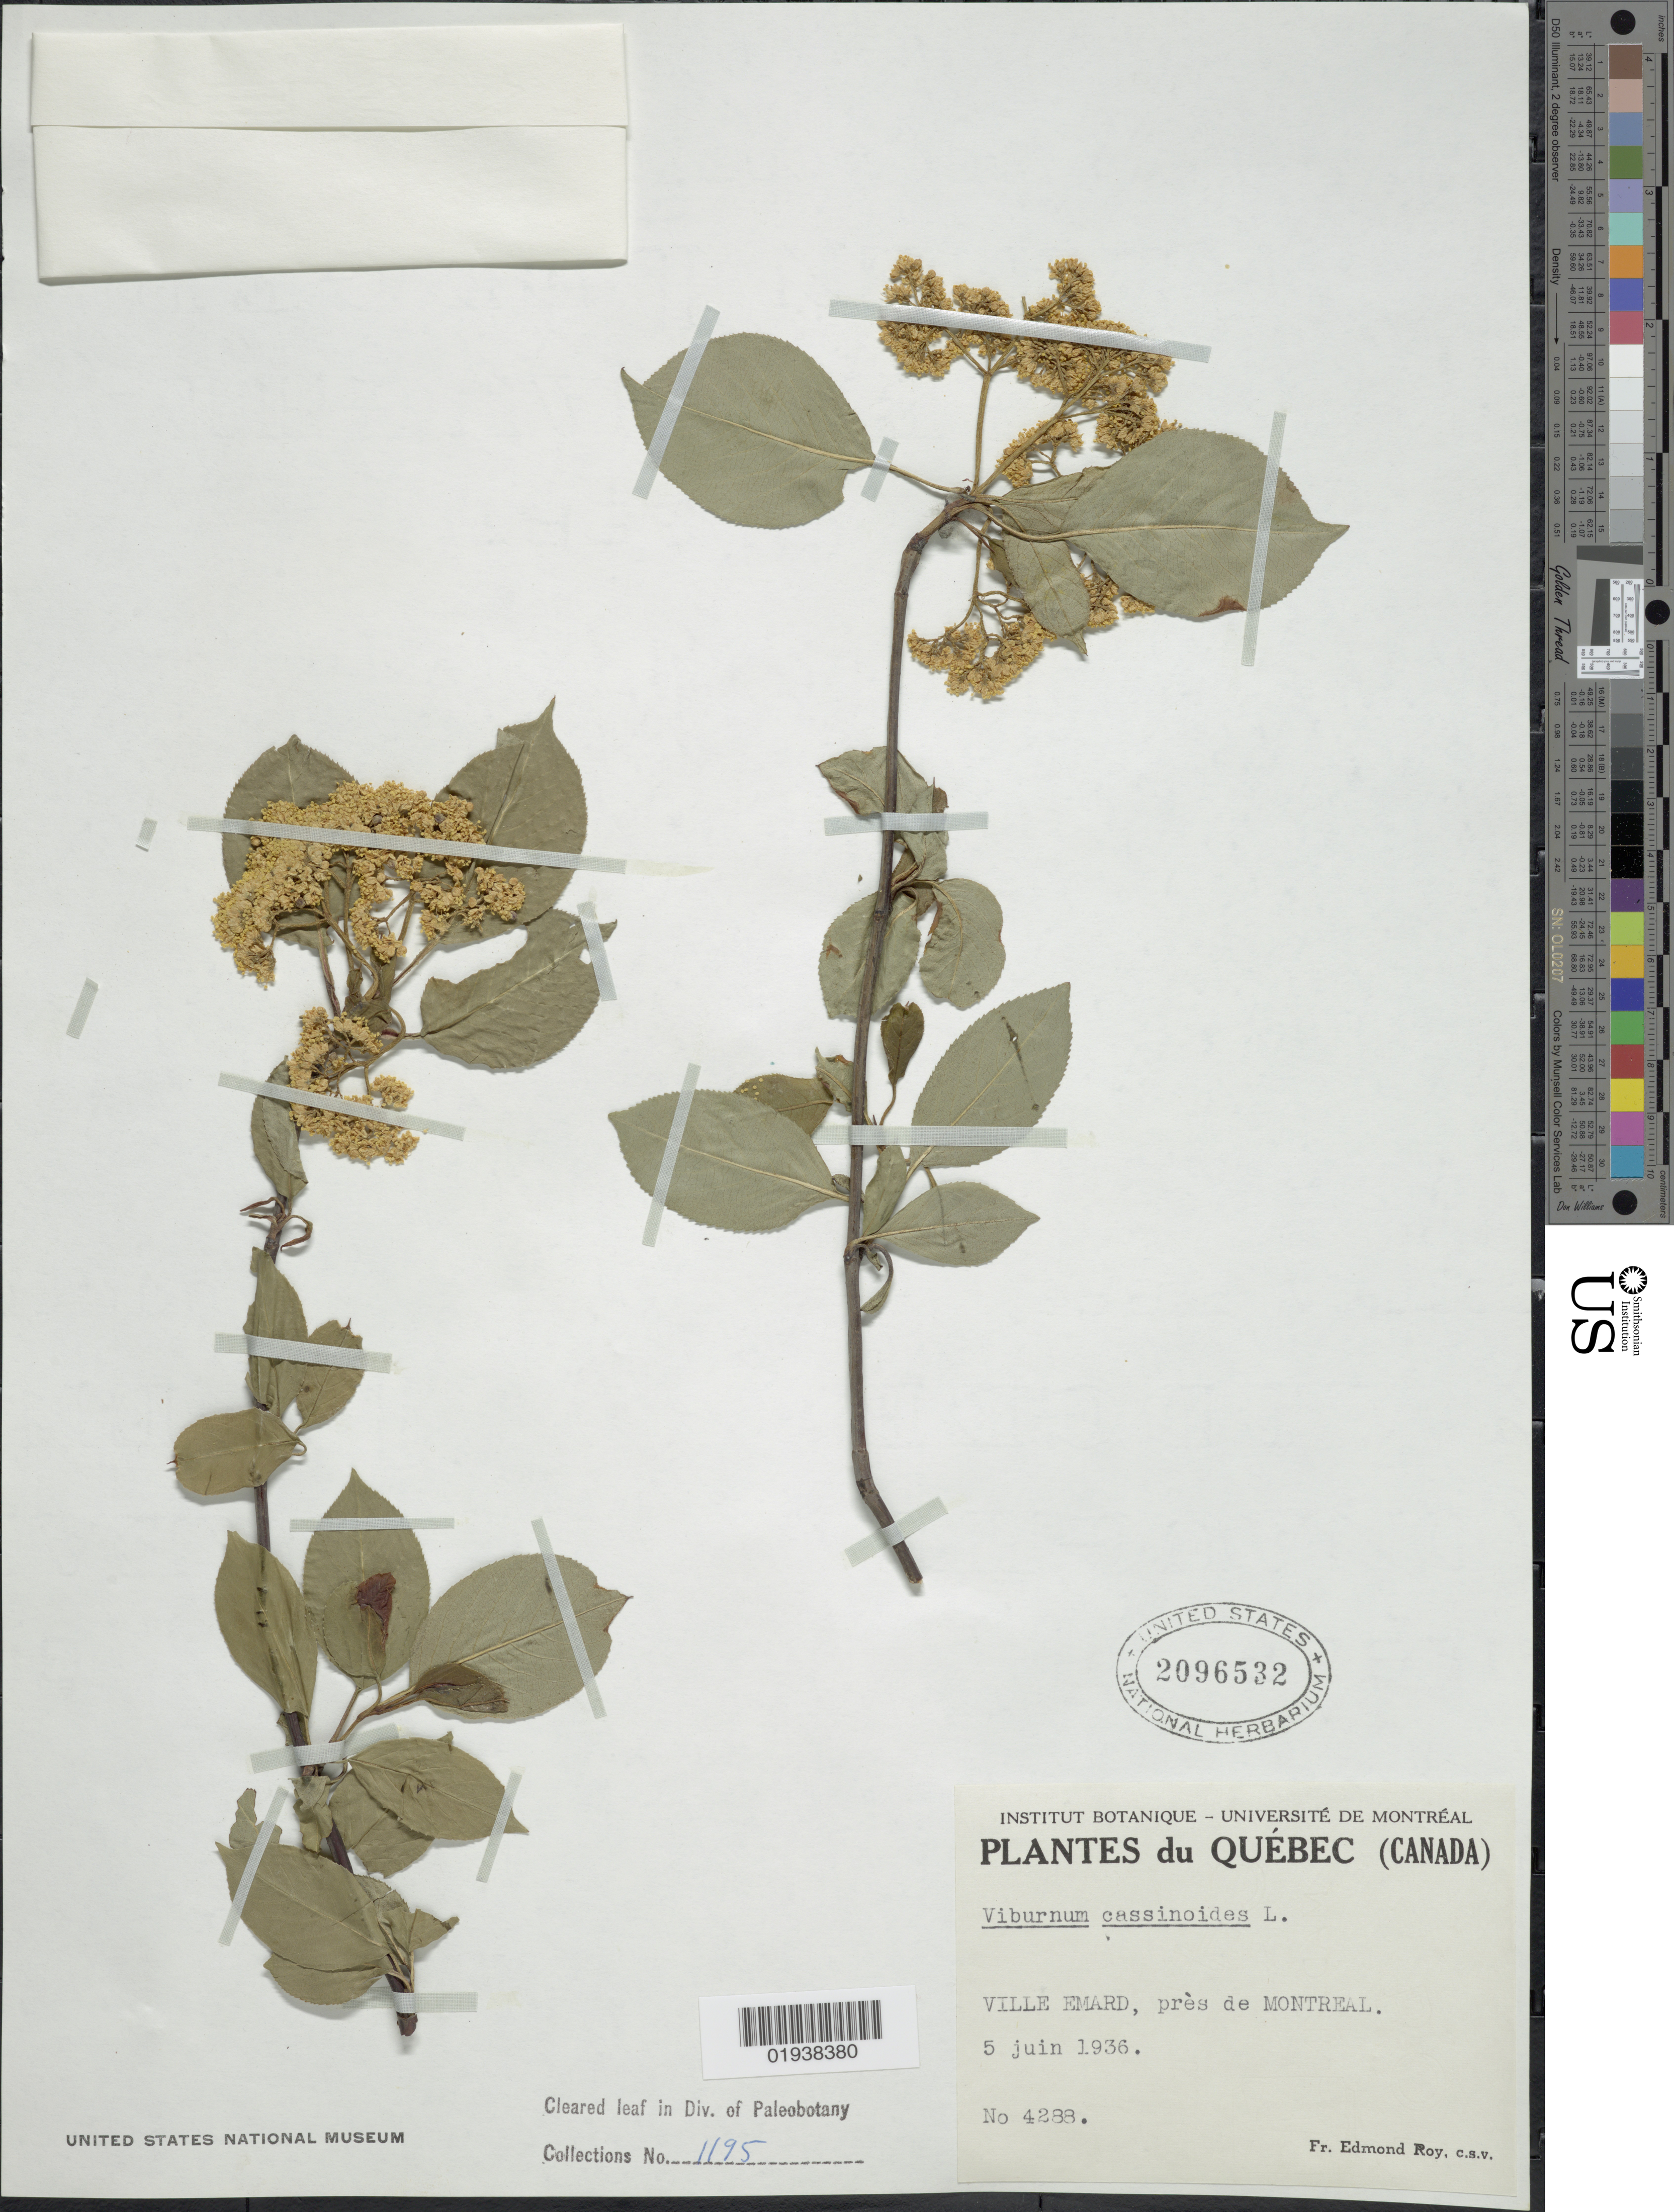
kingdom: Plantae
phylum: Tracheophyta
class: Magnoliopsida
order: Dipsacales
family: Viburnaceae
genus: Viburnum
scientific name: Viburnum cassinoides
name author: L.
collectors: E. Roy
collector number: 4288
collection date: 1936-06-05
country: Canada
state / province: Quebec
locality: Ville Emard, près de Montreal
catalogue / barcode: US 2096532